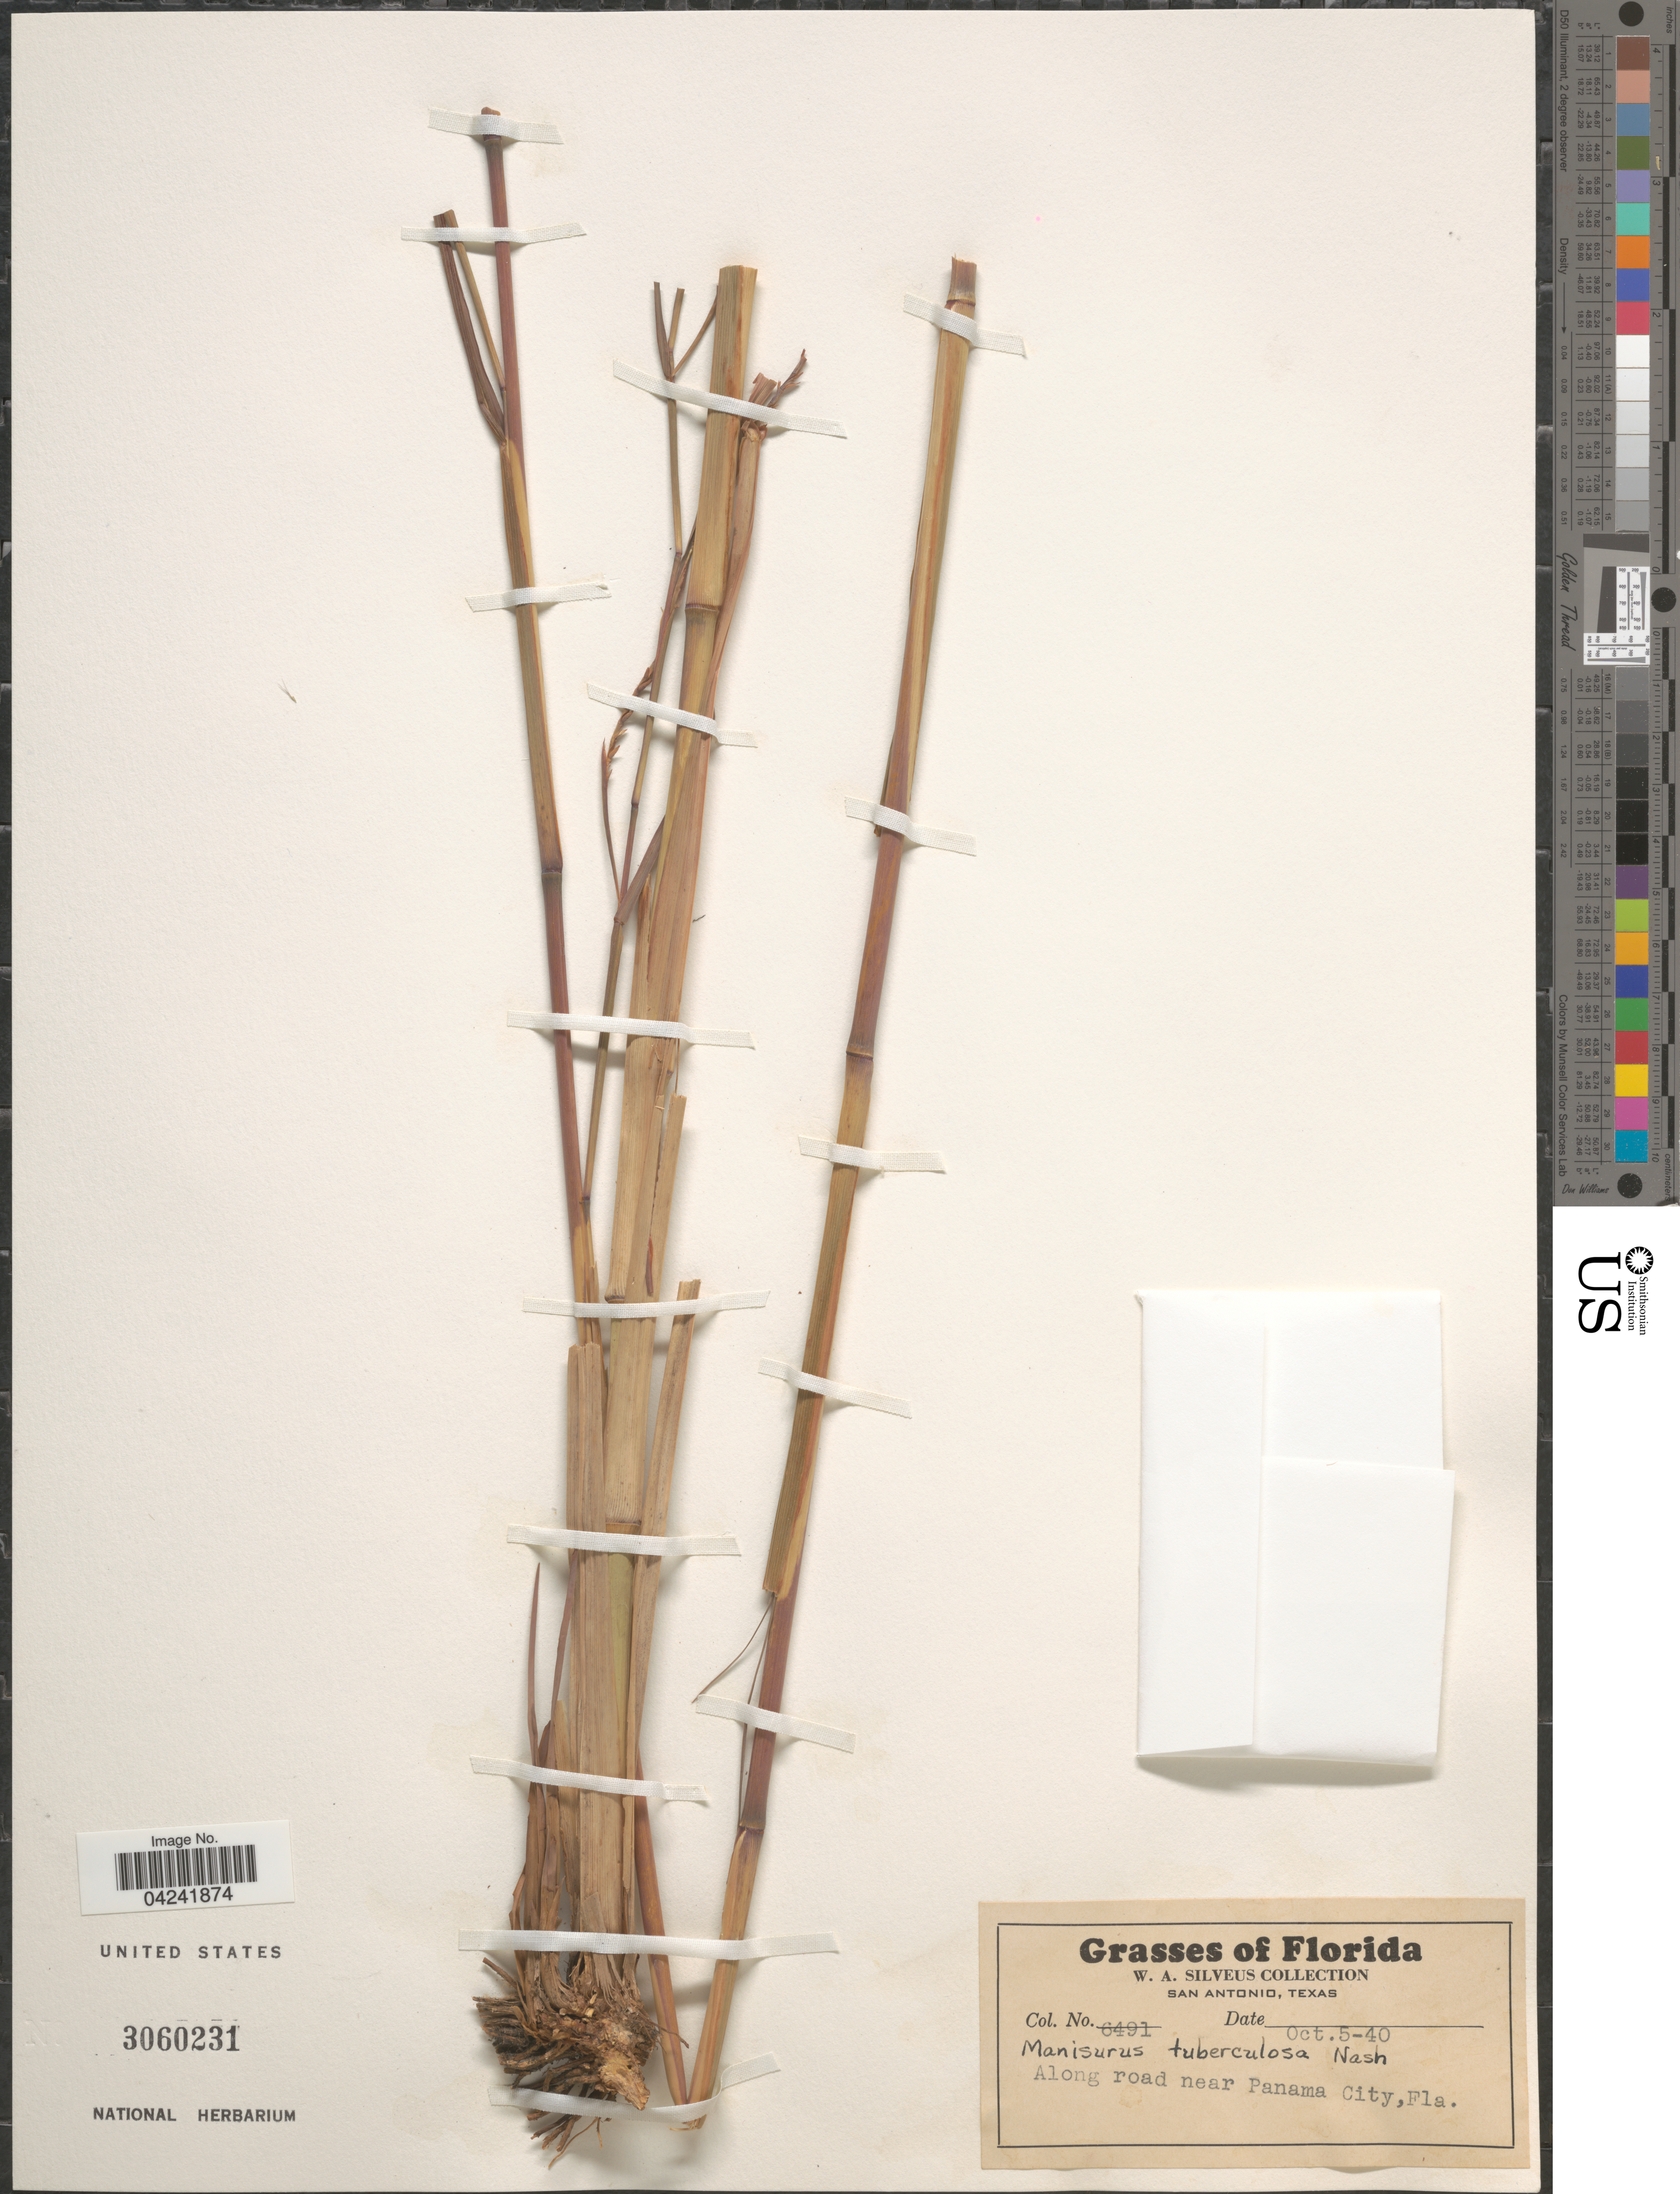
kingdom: Plantae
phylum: Tracheophyta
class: Liliopsida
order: Poales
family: Poaceae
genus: Mnesithea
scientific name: Mnesithea tuberculosa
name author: (Nash) de Koning & Sosef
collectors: W. Silveus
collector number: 6491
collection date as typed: Transcribed d/m/y: 5/10/40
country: United States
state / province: Florida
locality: Along road near Panama City.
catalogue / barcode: US 3060231